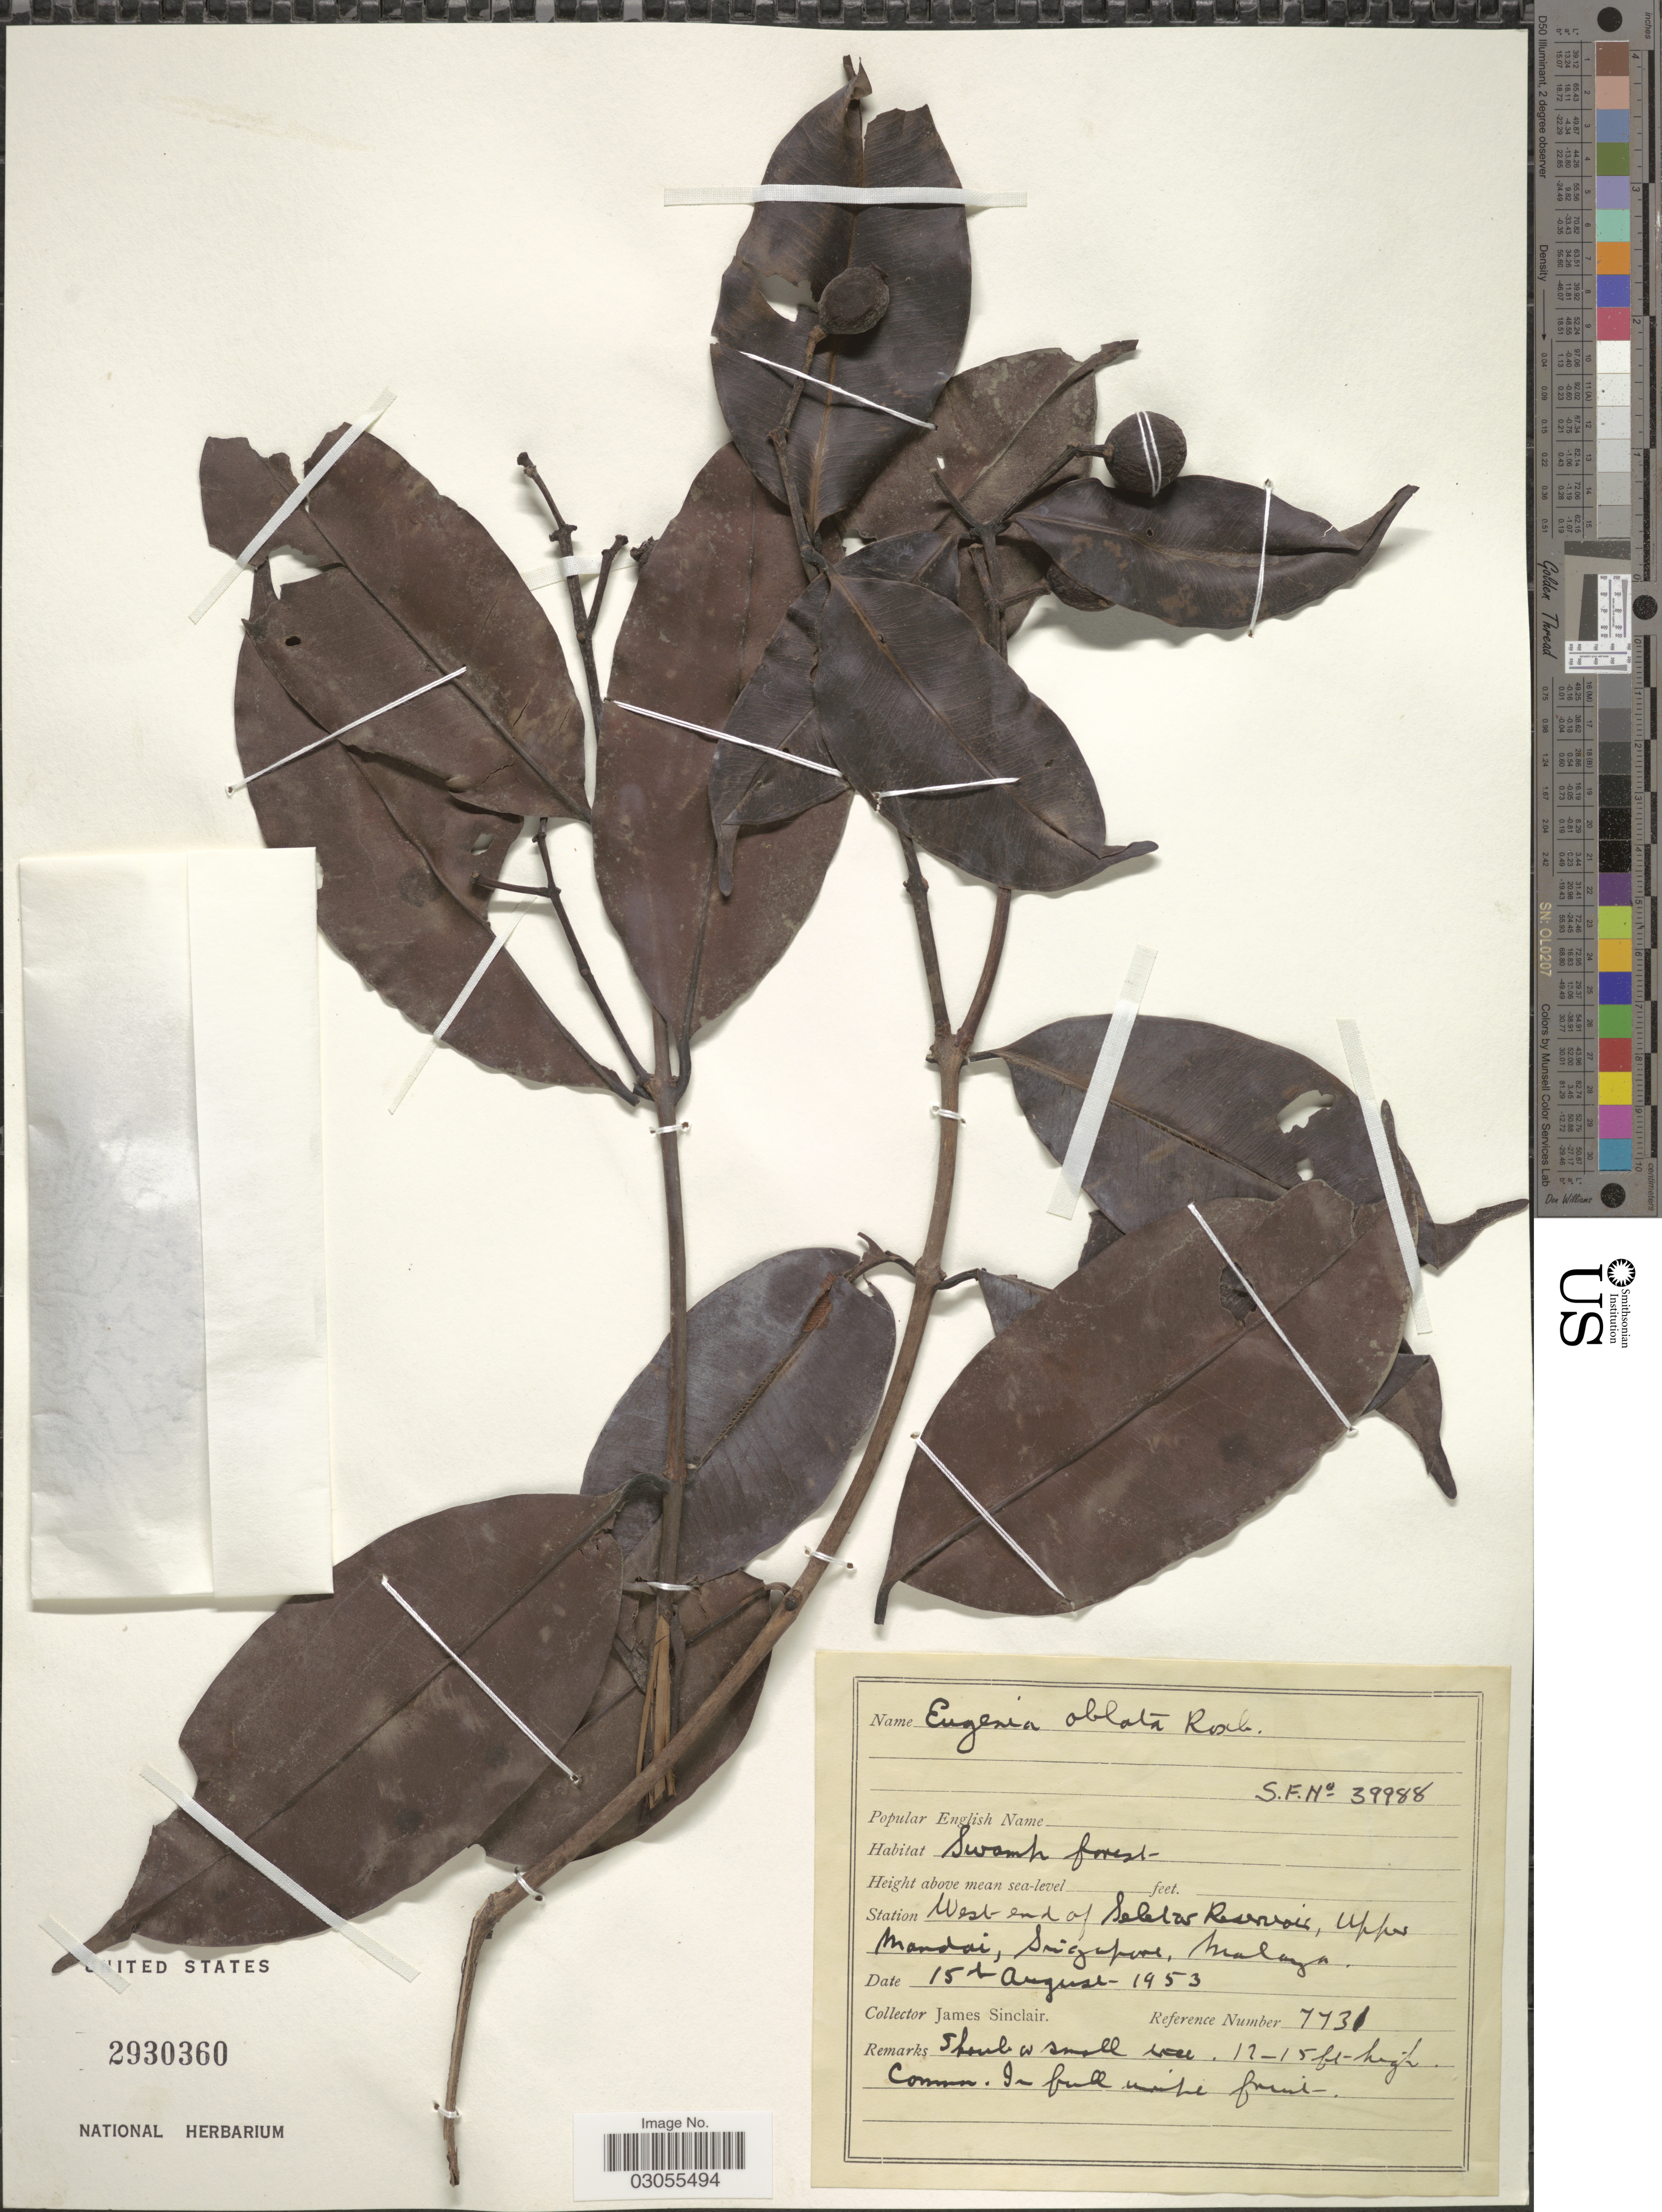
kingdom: Plantae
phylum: Tracheophyta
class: Magnoliopsida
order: Myrtales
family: Myrtaceae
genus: Syzygium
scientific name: Syzygium oblatum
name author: (Roxb.) Wall. ex A.M. Cowan & Cowan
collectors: J. Sinclair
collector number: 7731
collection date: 1953-08-15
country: Singapore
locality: West end of Seletar Reservoir, Upper Mandai, Malaya.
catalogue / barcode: US 2930360